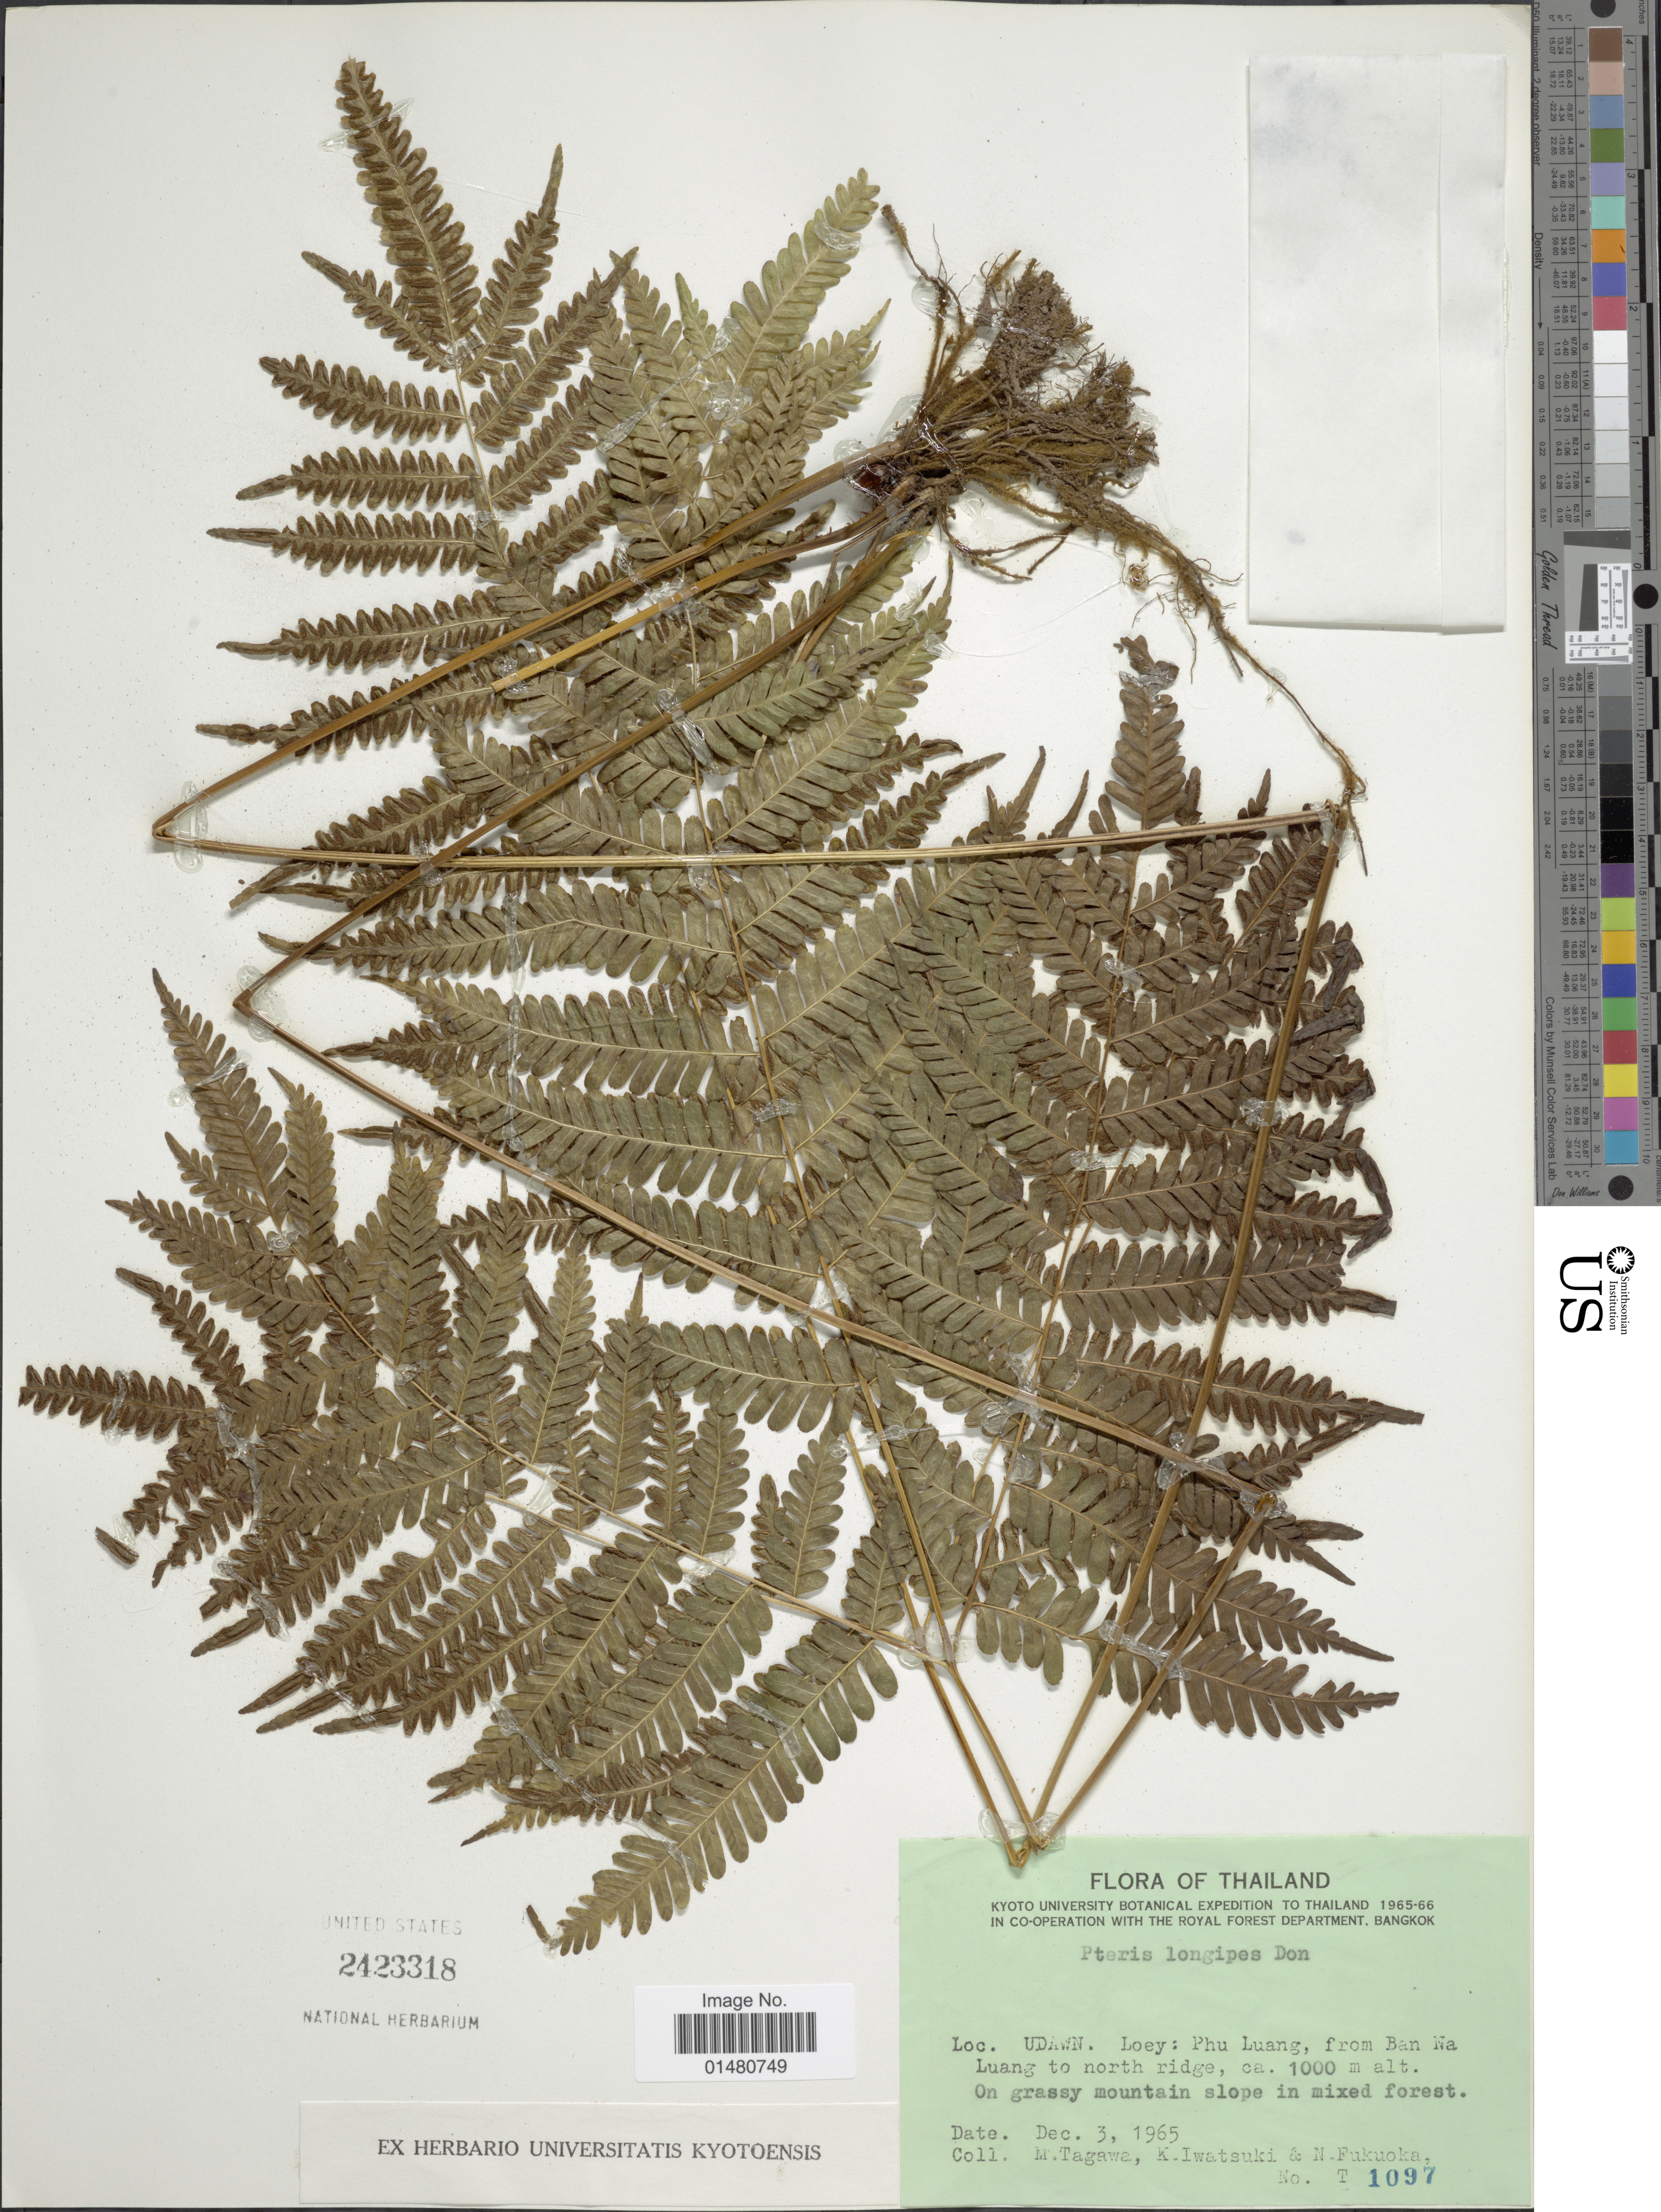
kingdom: Plantae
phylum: Tracheophyta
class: Polypodiopsida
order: Polypodiales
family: Pteridaceae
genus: Pteris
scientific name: Pteris longipes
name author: D. Don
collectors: M. Tagawa, K. Iwatsuki & N. Fukuoka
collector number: T 1097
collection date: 1965-12-03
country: Thailand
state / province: Loei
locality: Udawn, Loey: Phu Luang, from Ban Na Luang to north ridge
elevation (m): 1000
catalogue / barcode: US 2423318